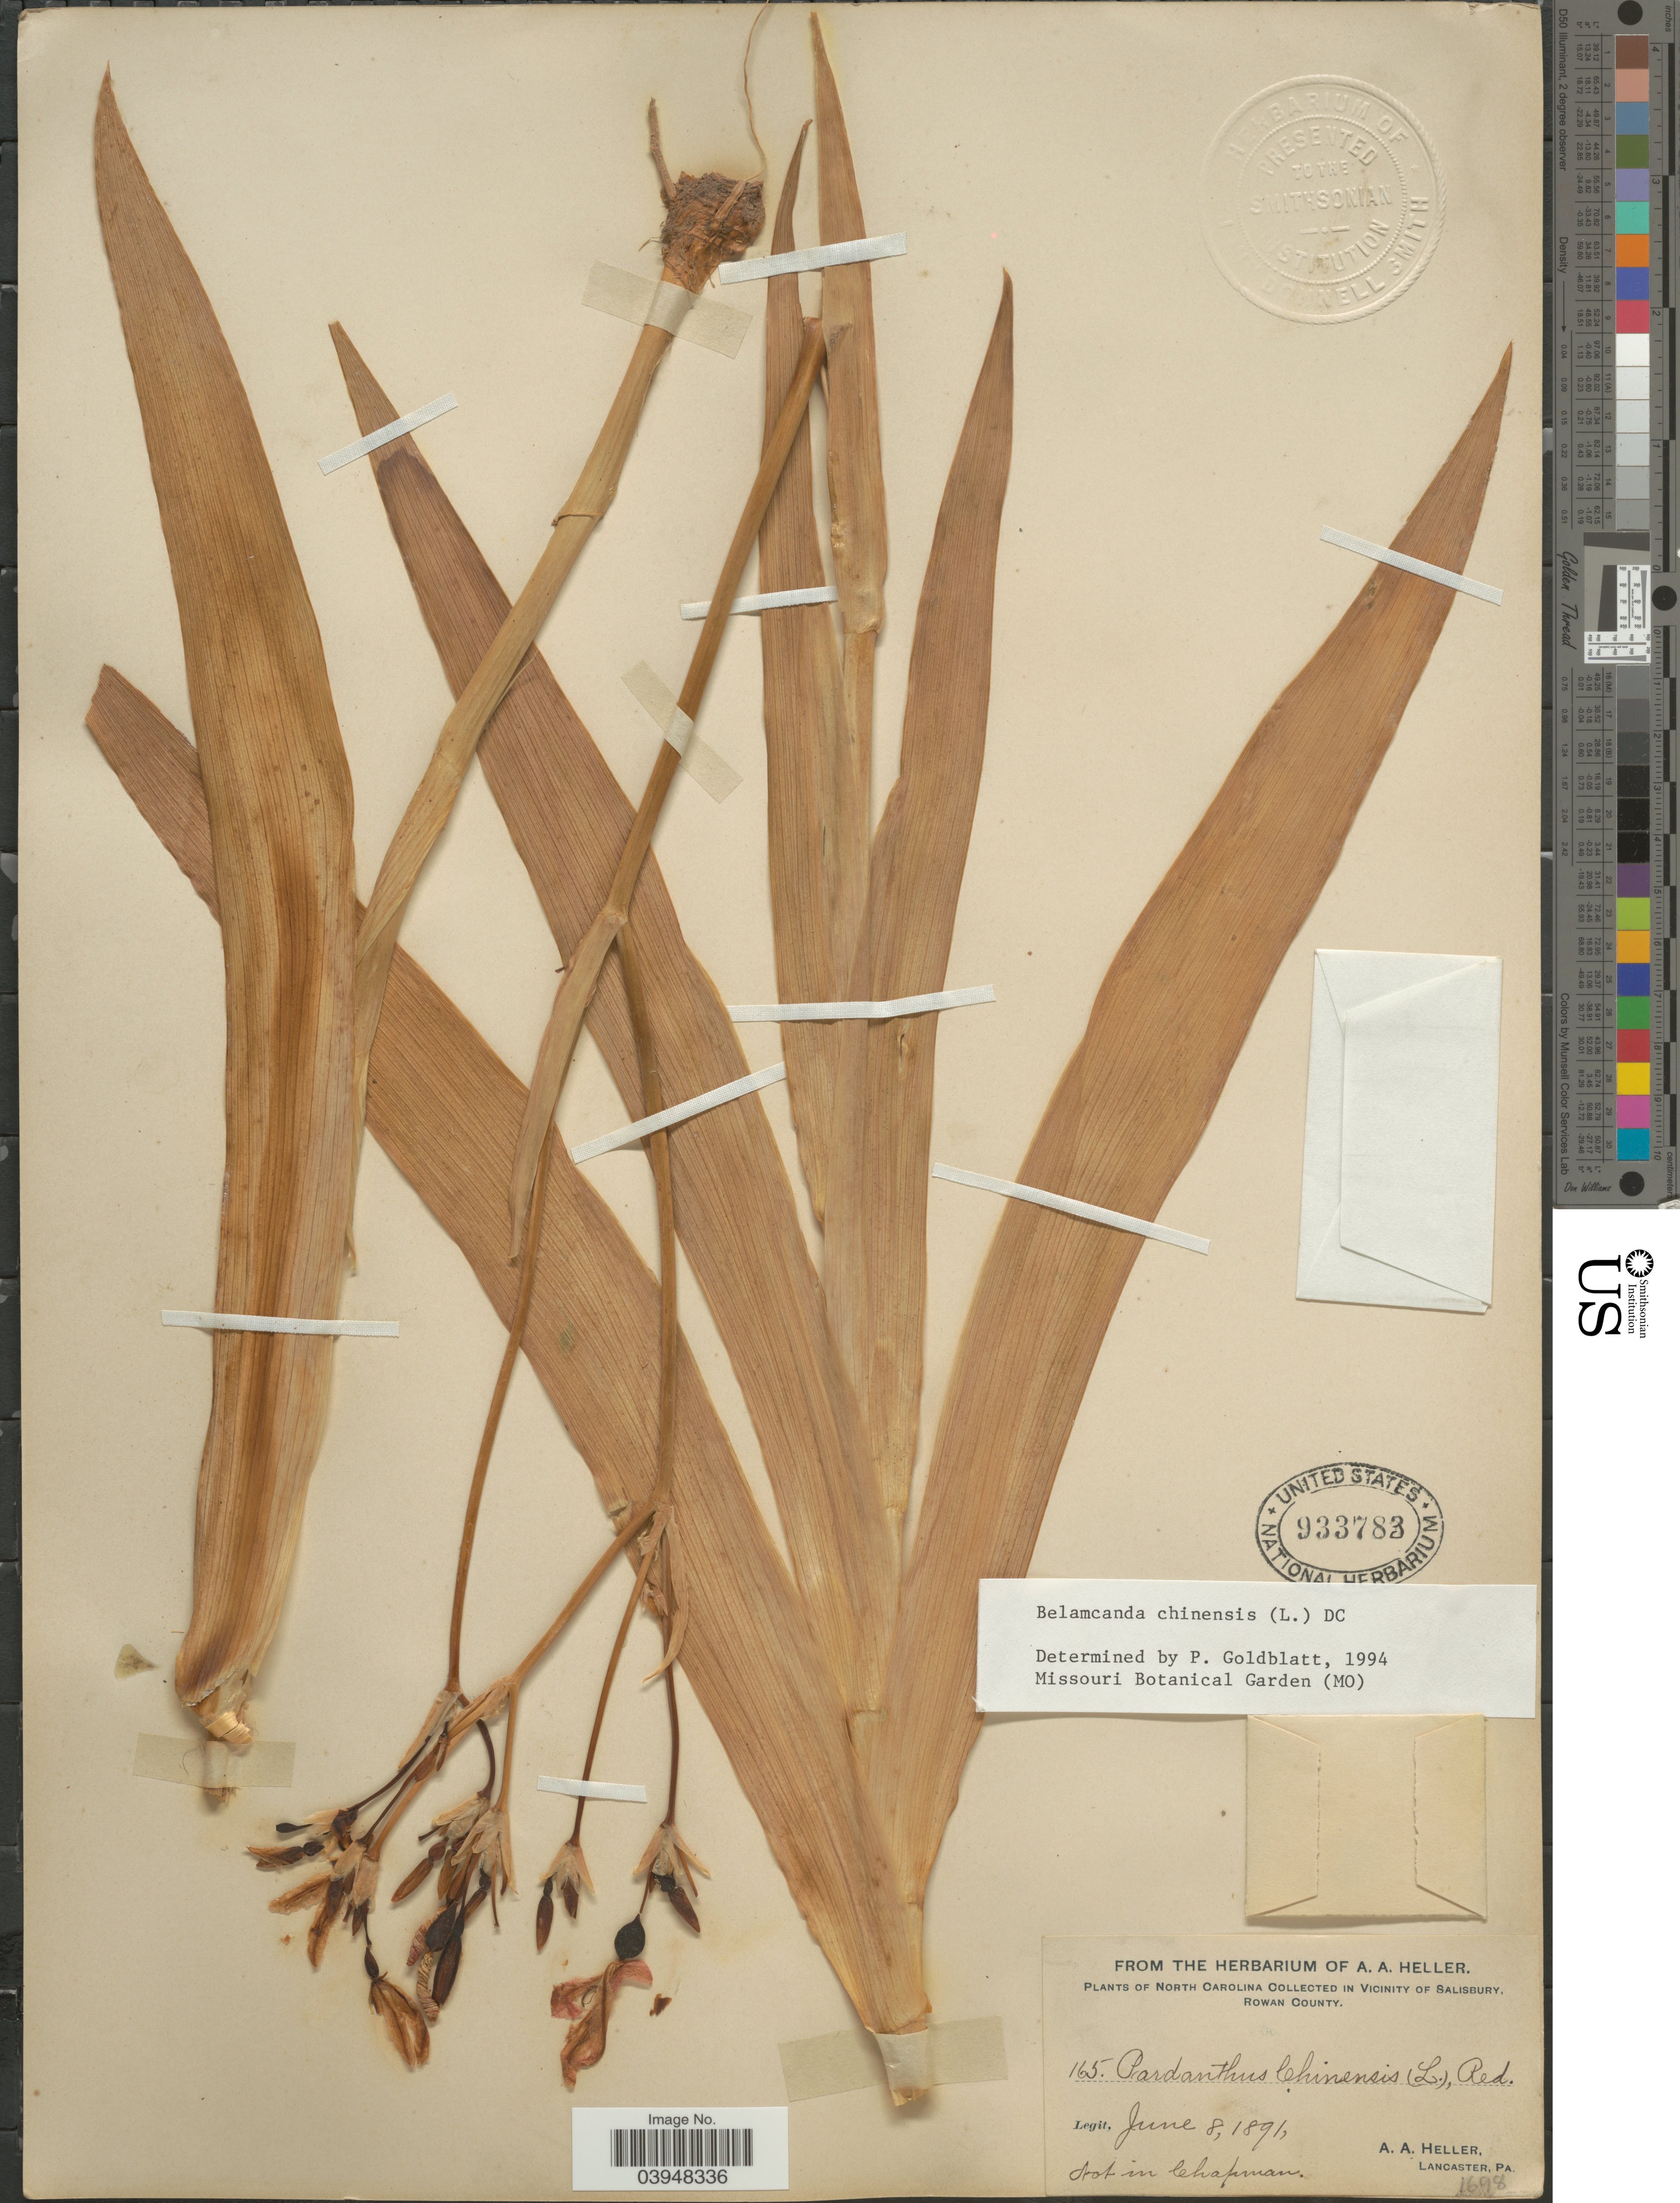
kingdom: Plantae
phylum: Tracheophyta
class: Liliopsida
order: Asparagales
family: Iridaceae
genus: Iris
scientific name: Iris domestica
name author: (L.) Goldblatt & Mabb.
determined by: Strong, Mark T., (BOT), Smithsonian Institution - National Museum of Natural History (UNITED STATES)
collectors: A. A. Heller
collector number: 165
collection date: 1891-06-08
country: United States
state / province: North Carolina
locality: In Vicinity of Salisbury, Rowan County.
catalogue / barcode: US 933783